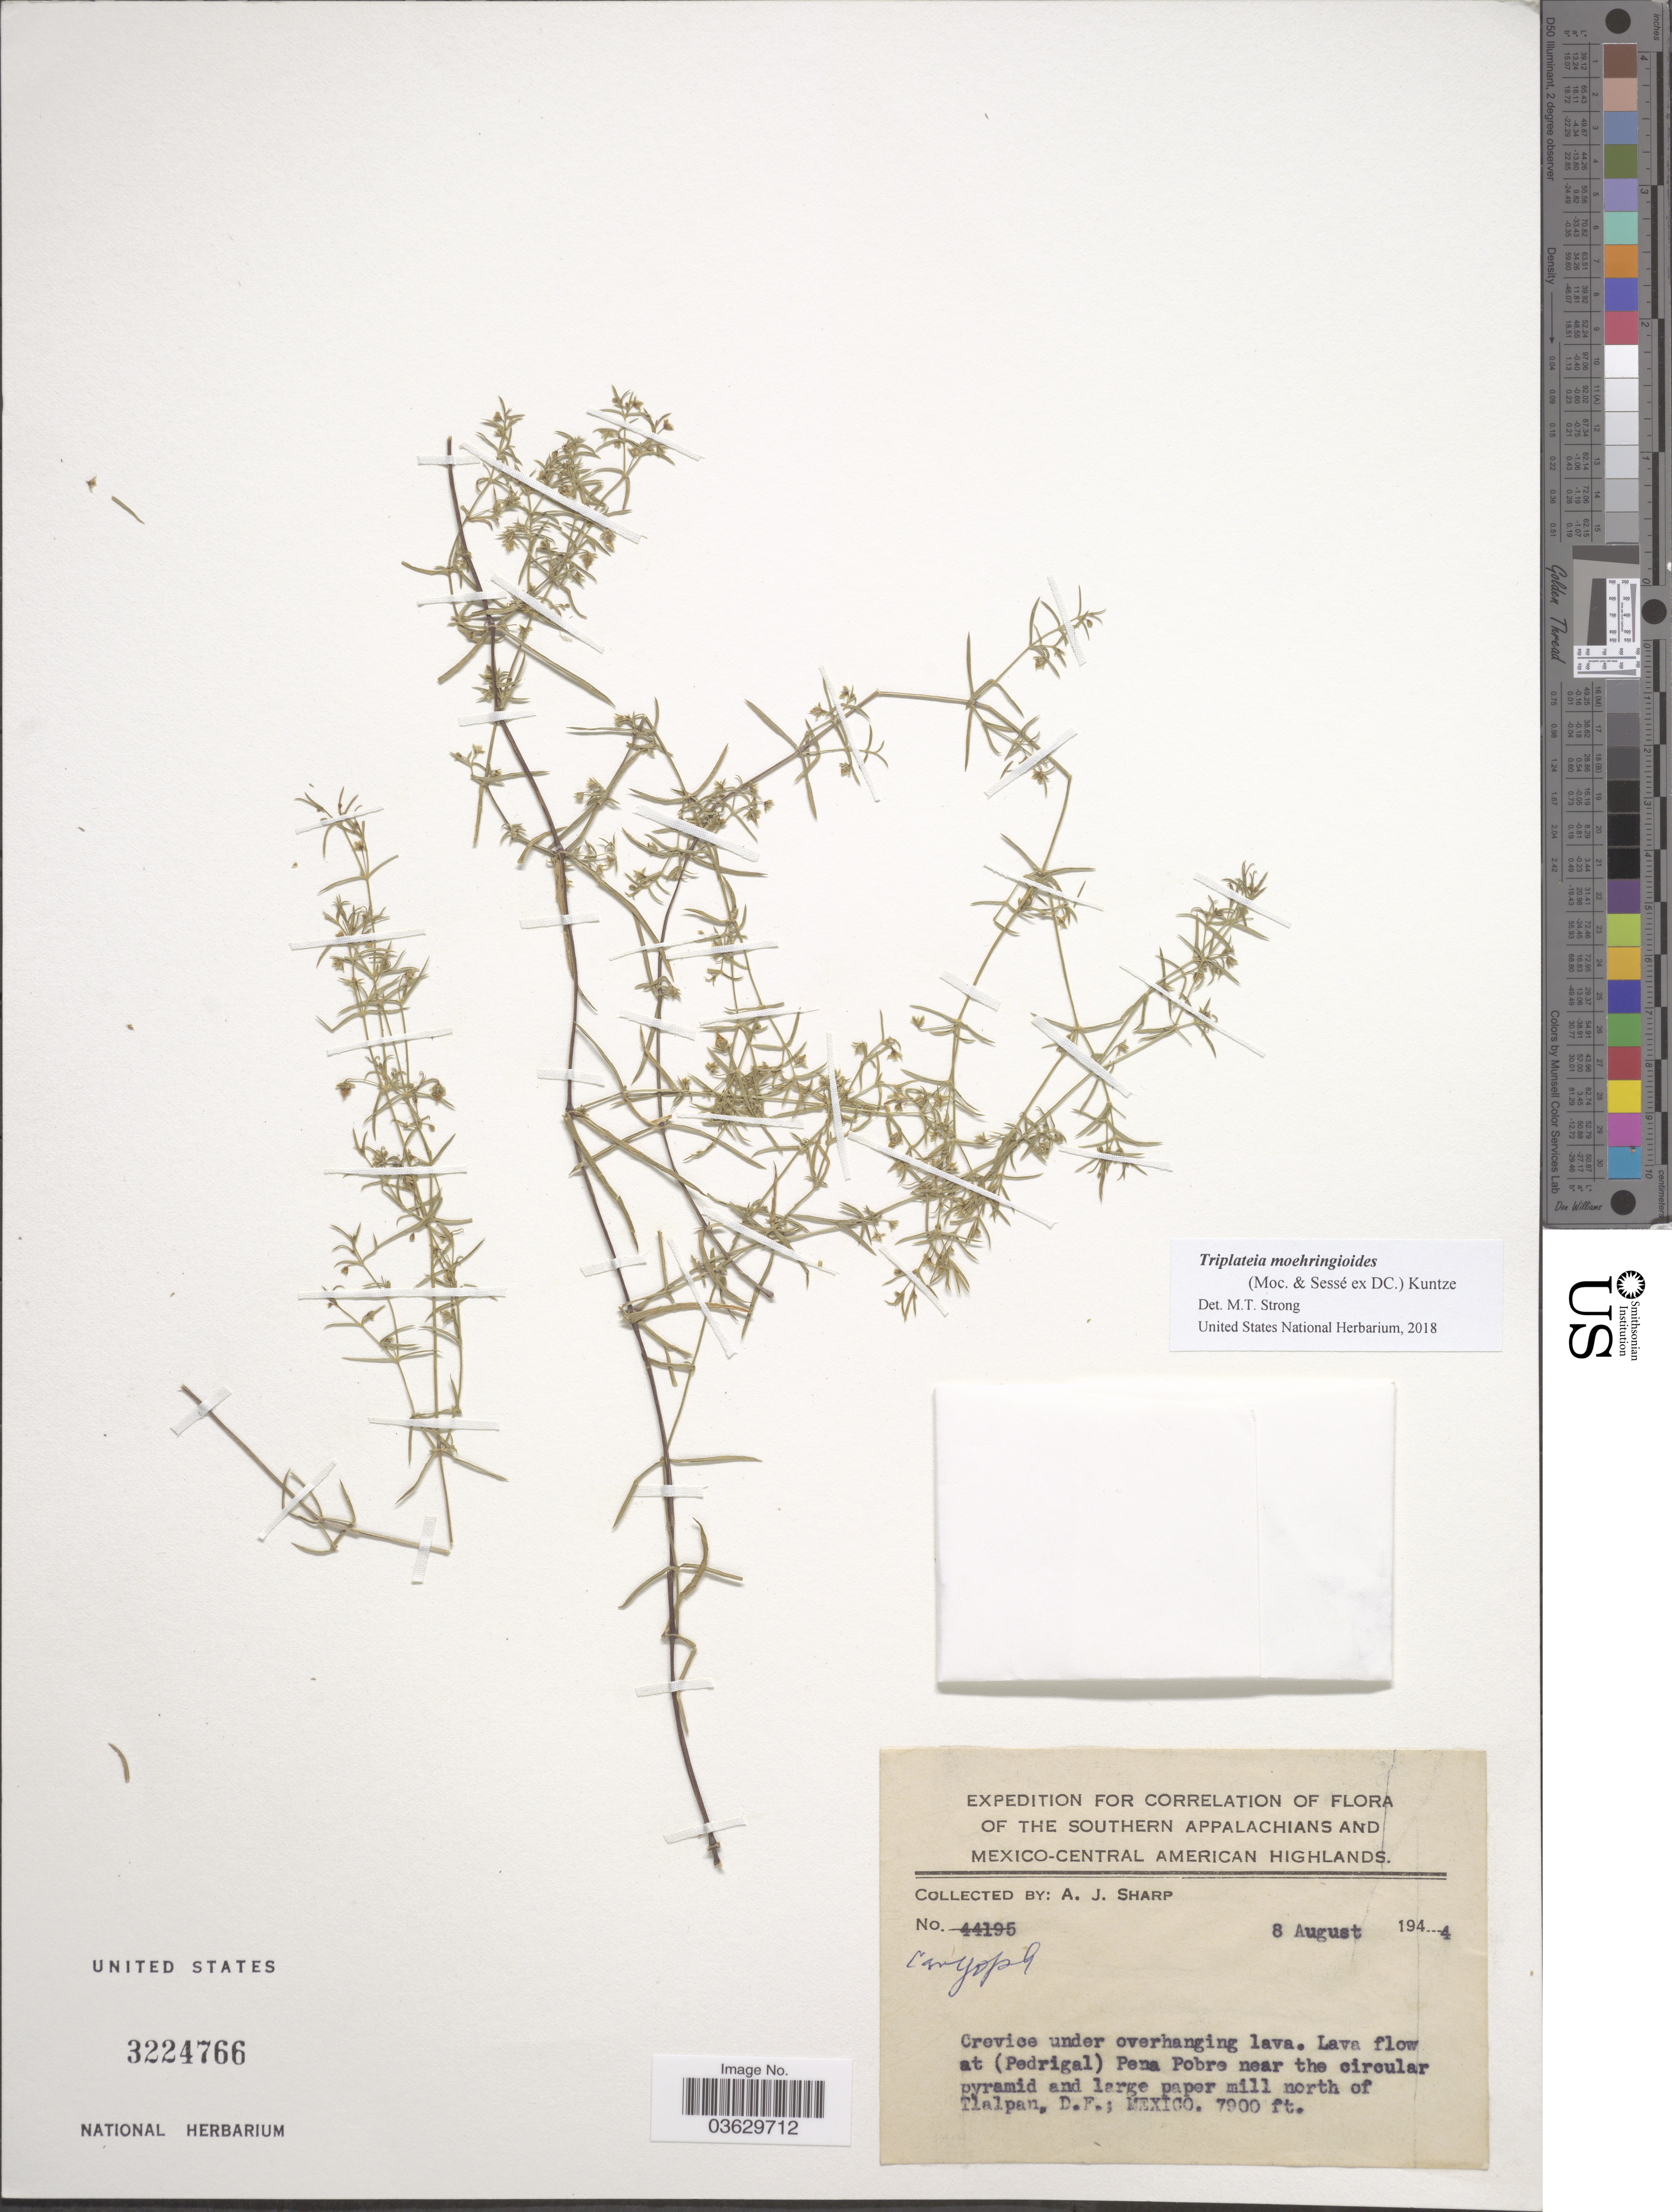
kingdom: Plantae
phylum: Tracheophyta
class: Magnoliopsida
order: Caryophyllales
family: Caryophyllaceae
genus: Triplateia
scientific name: Triplateia moehringiodes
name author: (DC.) Kuntze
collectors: A. J. Sharp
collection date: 1944-08-08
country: Mexico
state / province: Distrito Federal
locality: The Southern Appalachians and Mexico-Central American Highlands. North of Tlalpan.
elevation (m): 2408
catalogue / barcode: US 3224766